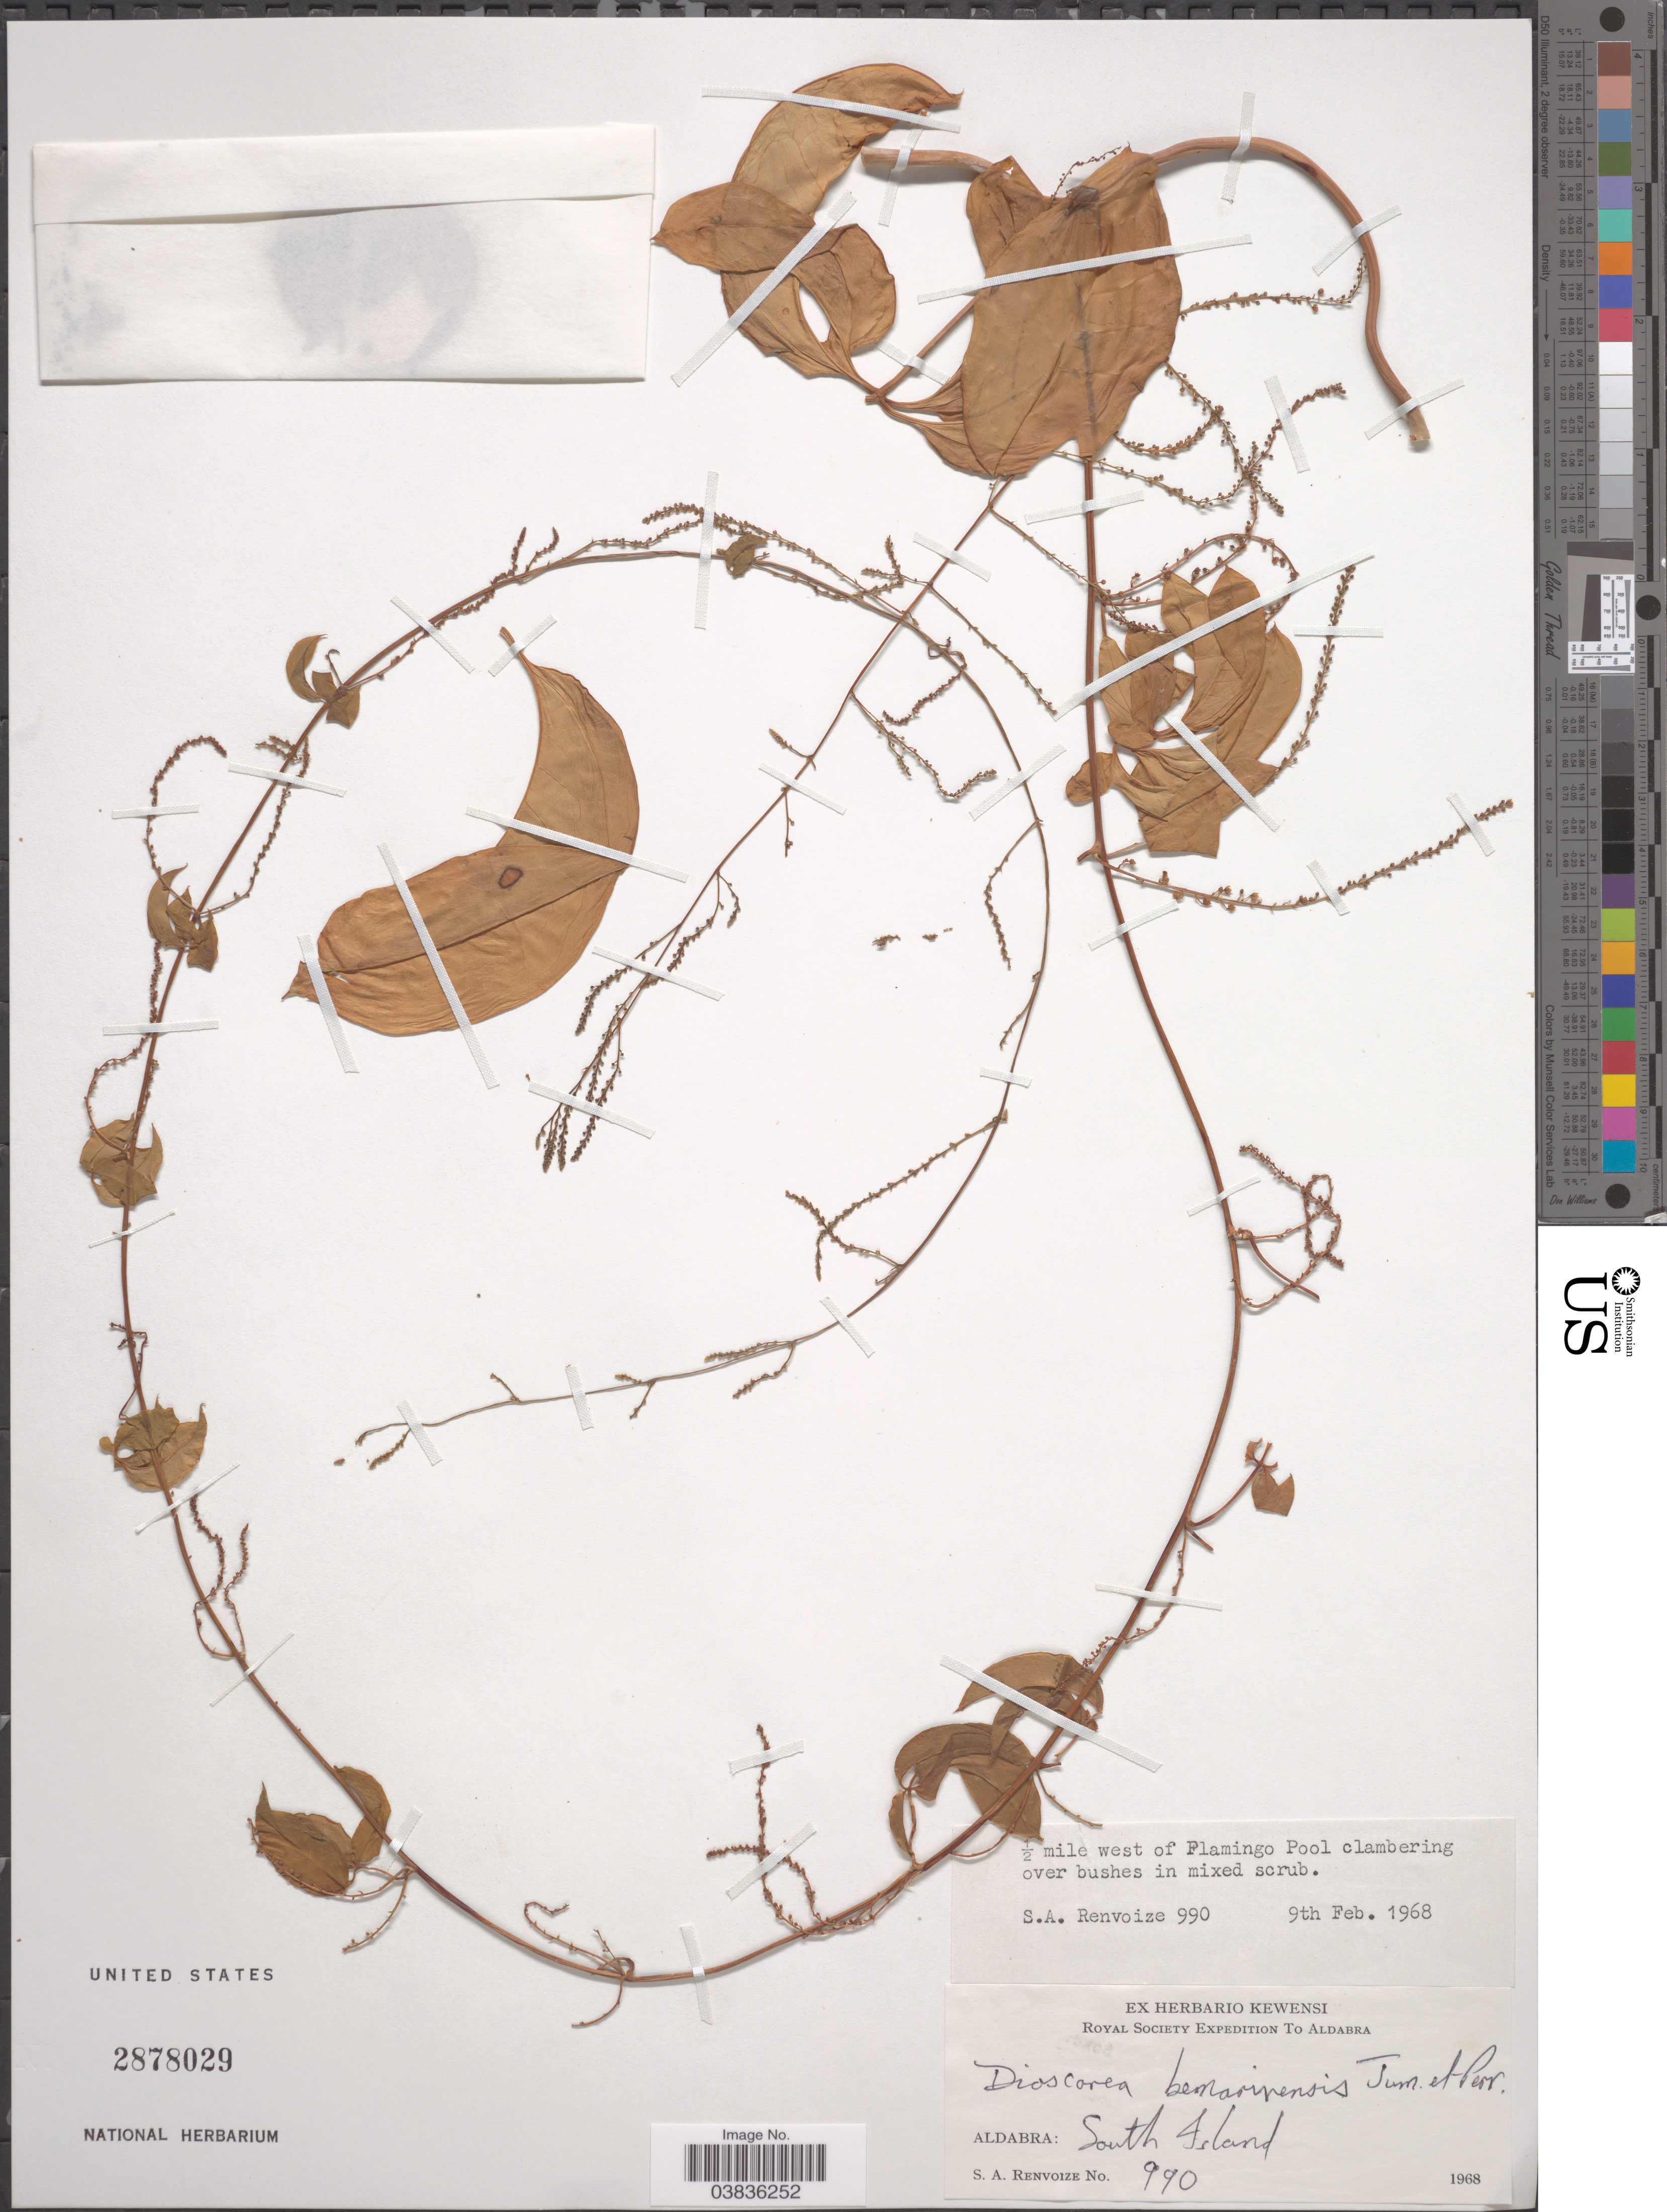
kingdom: Plantae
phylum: Tracheophyta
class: Liliopsida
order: Dioscoreales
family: Dioscoreaceae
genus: Dioscorea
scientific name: Dioscorea bemarivensis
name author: Jum. & H. Perrier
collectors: S. A. Renvoize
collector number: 990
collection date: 1968-02-09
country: Seychelles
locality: Aldabra: South Island. ½ mile west of Flamingo Pool clambering over bushes in mixed scrub.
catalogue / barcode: US 2878029